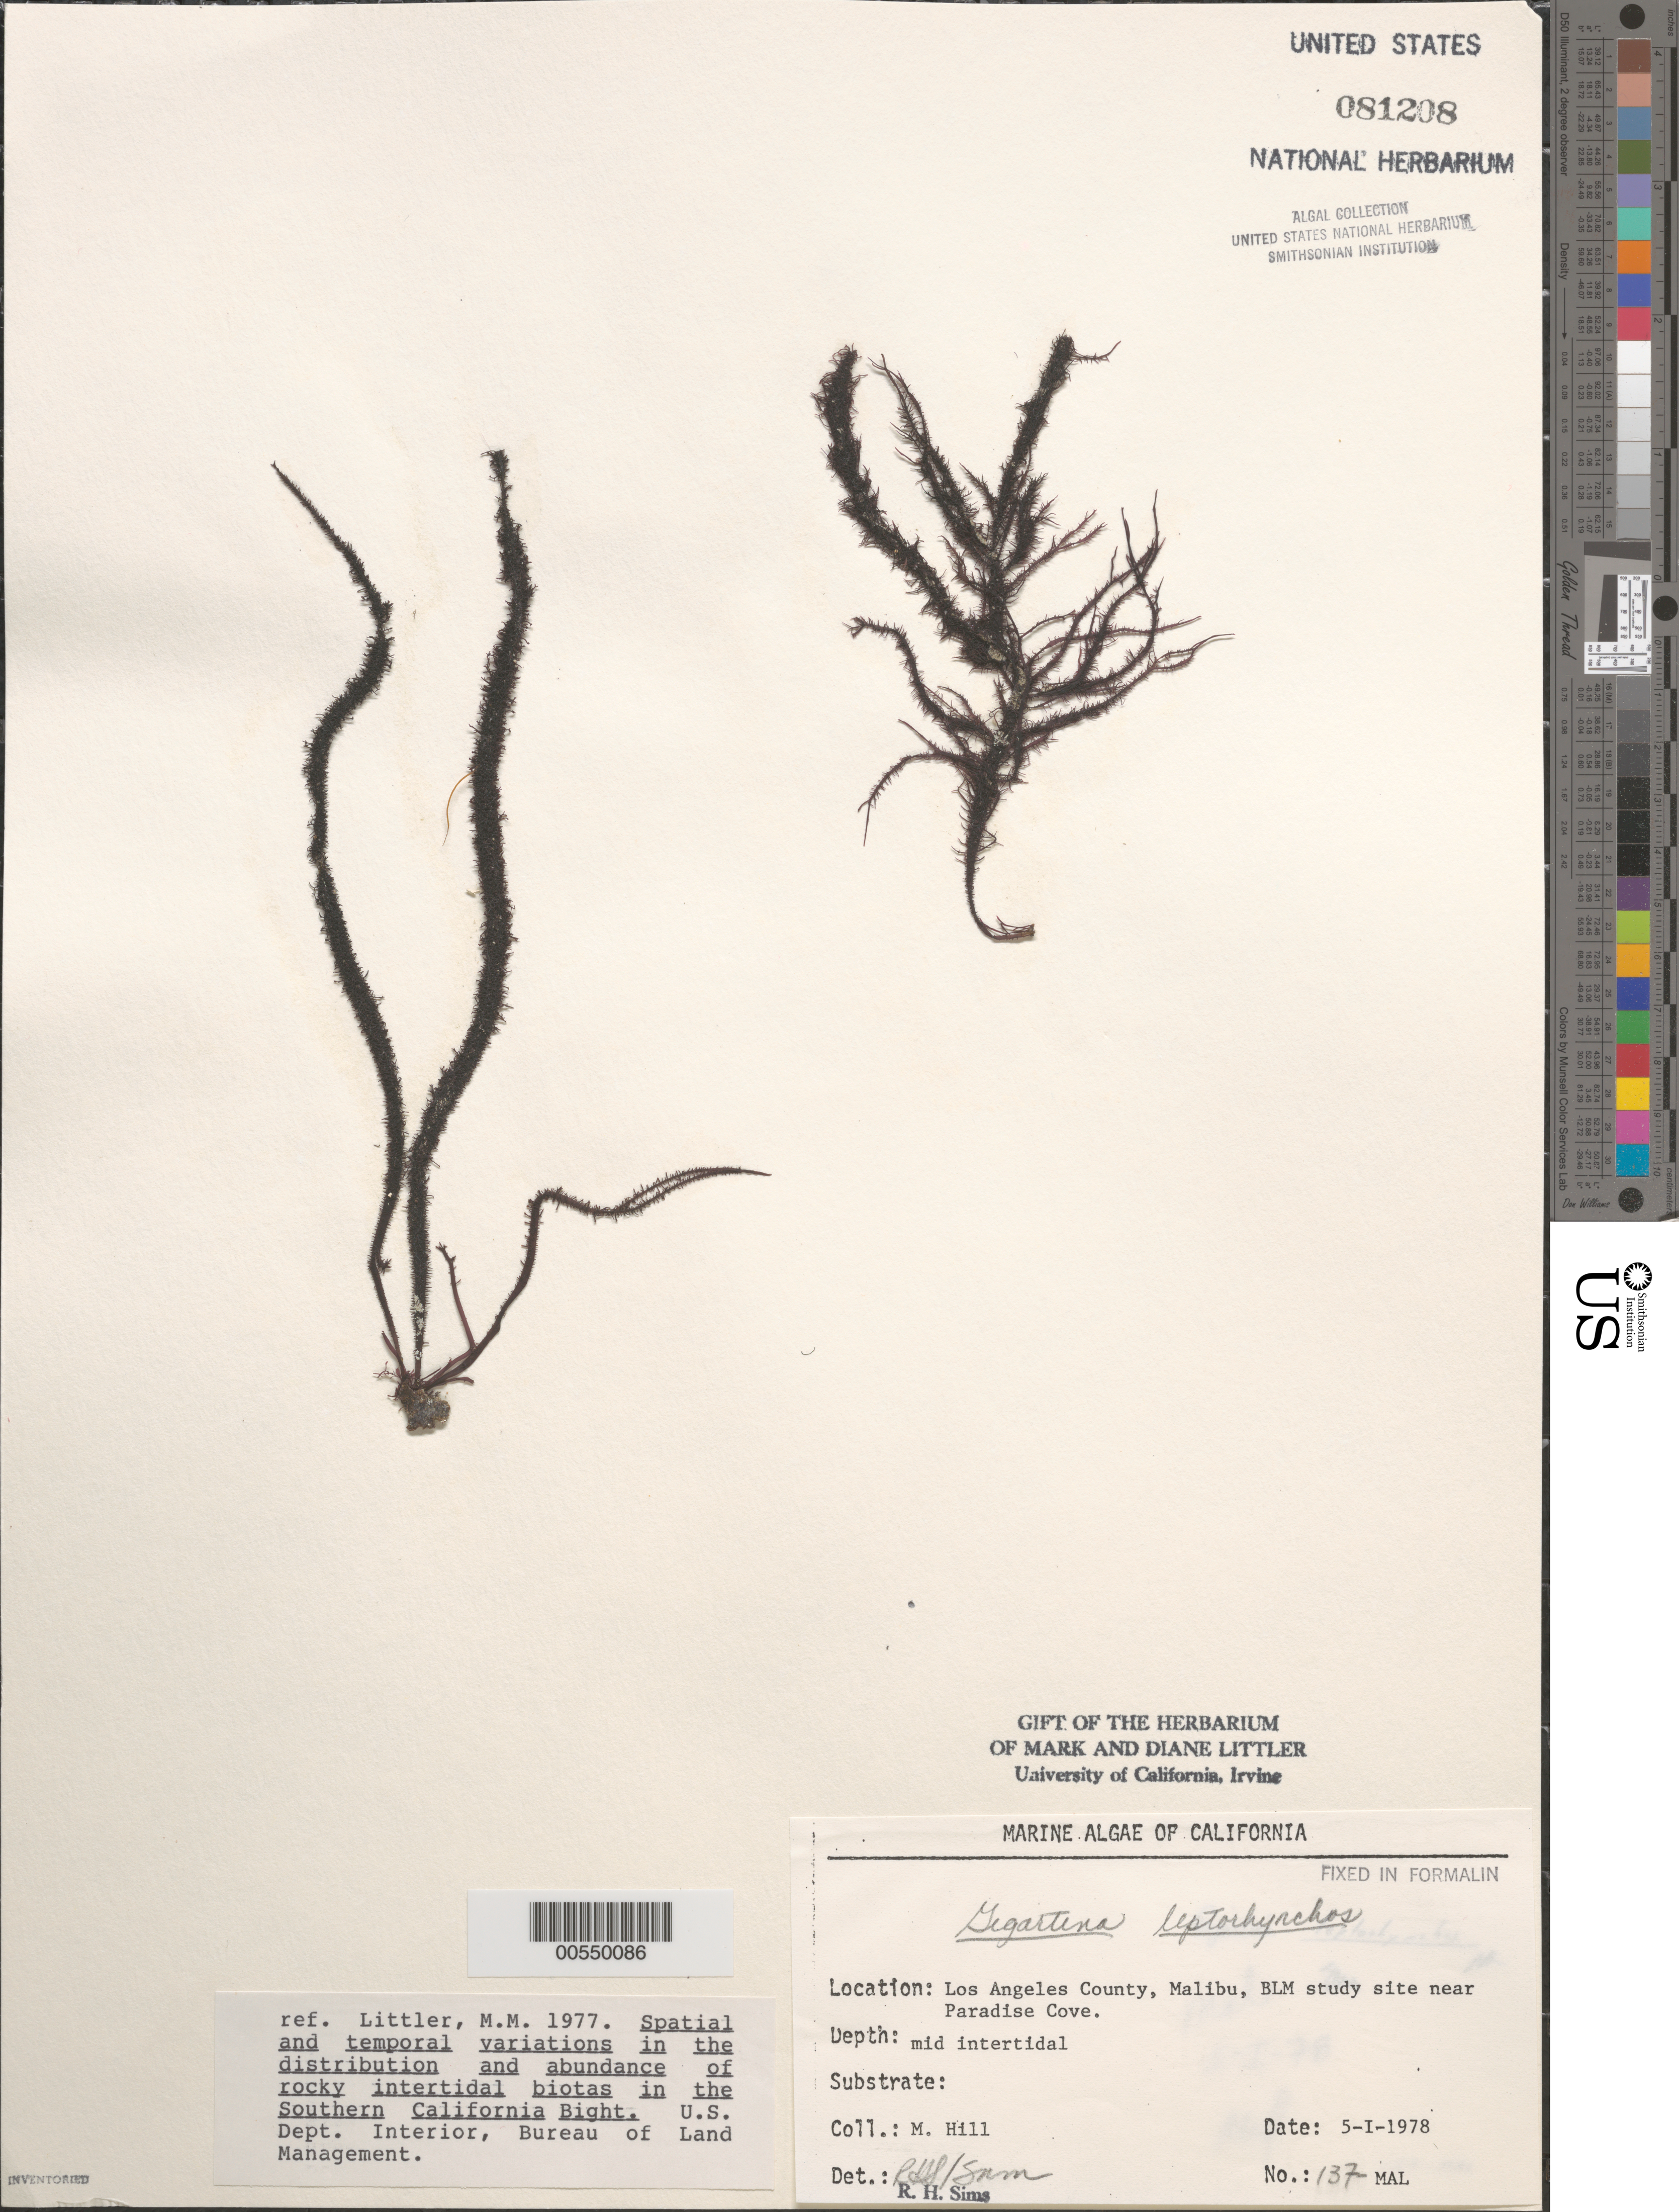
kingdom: Plantae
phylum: Rhodophyta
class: Florideophyceae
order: Gigartinales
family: Gigartinaceae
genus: Mazzaella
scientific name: Mazzaella leptorhynchos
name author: (J. Agardh) Leister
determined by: Algae name updating Project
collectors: M. Hill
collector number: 137-mal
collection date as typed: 05 Jan 1978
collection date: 1978-01-05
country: United States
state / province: California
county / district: Los Angeles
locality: Malibu, near Paradise Cove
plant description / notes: BLM-SOCALBIGHT Rocky Intertidal Survey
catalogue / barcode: US 81208